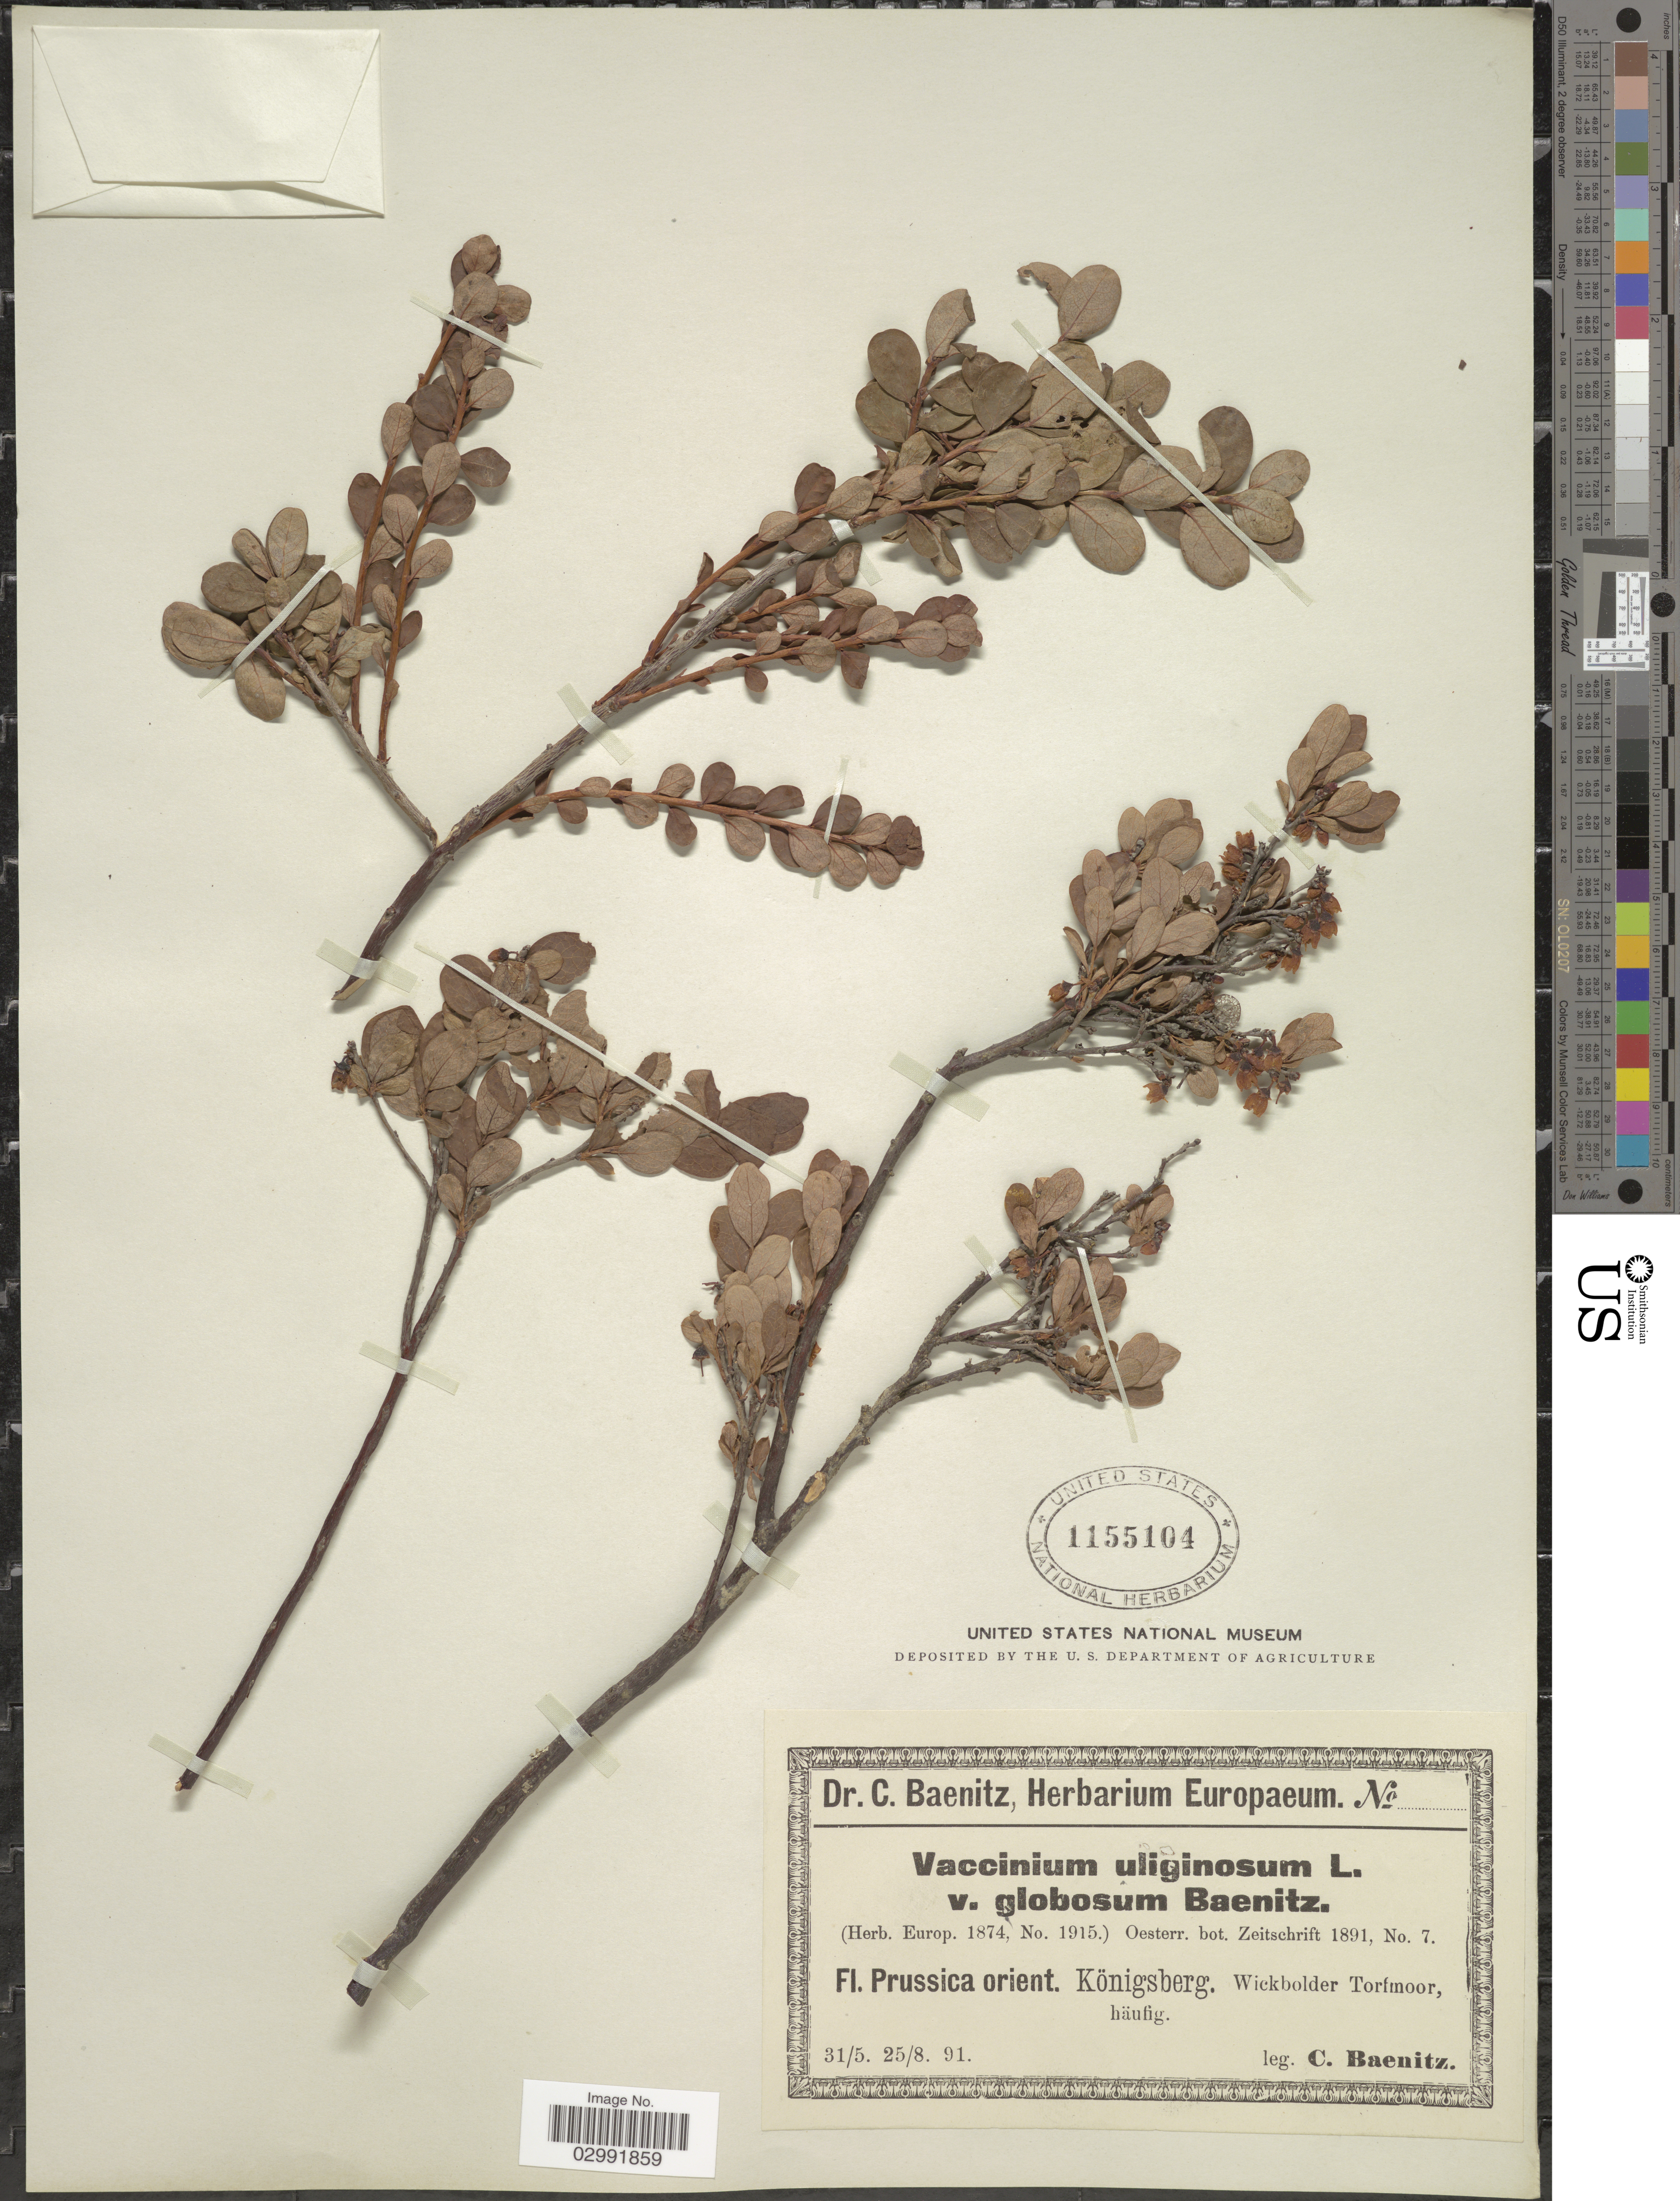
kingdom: Plantae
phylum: Tracheophyta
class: Magnoliopsida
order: Ericales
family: Ericaceae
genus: Vaccinium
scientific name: Vaccinium uliginosum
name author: L.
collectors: C. G. Baenitz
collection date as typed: Transcribed d/m/y: 31/5/91 to 25/8/91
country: Russian Federation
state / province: Kaliningrad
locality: Prussica orient. Königsberg. Wickbolder Torfmoor.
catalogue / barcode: US 1155104